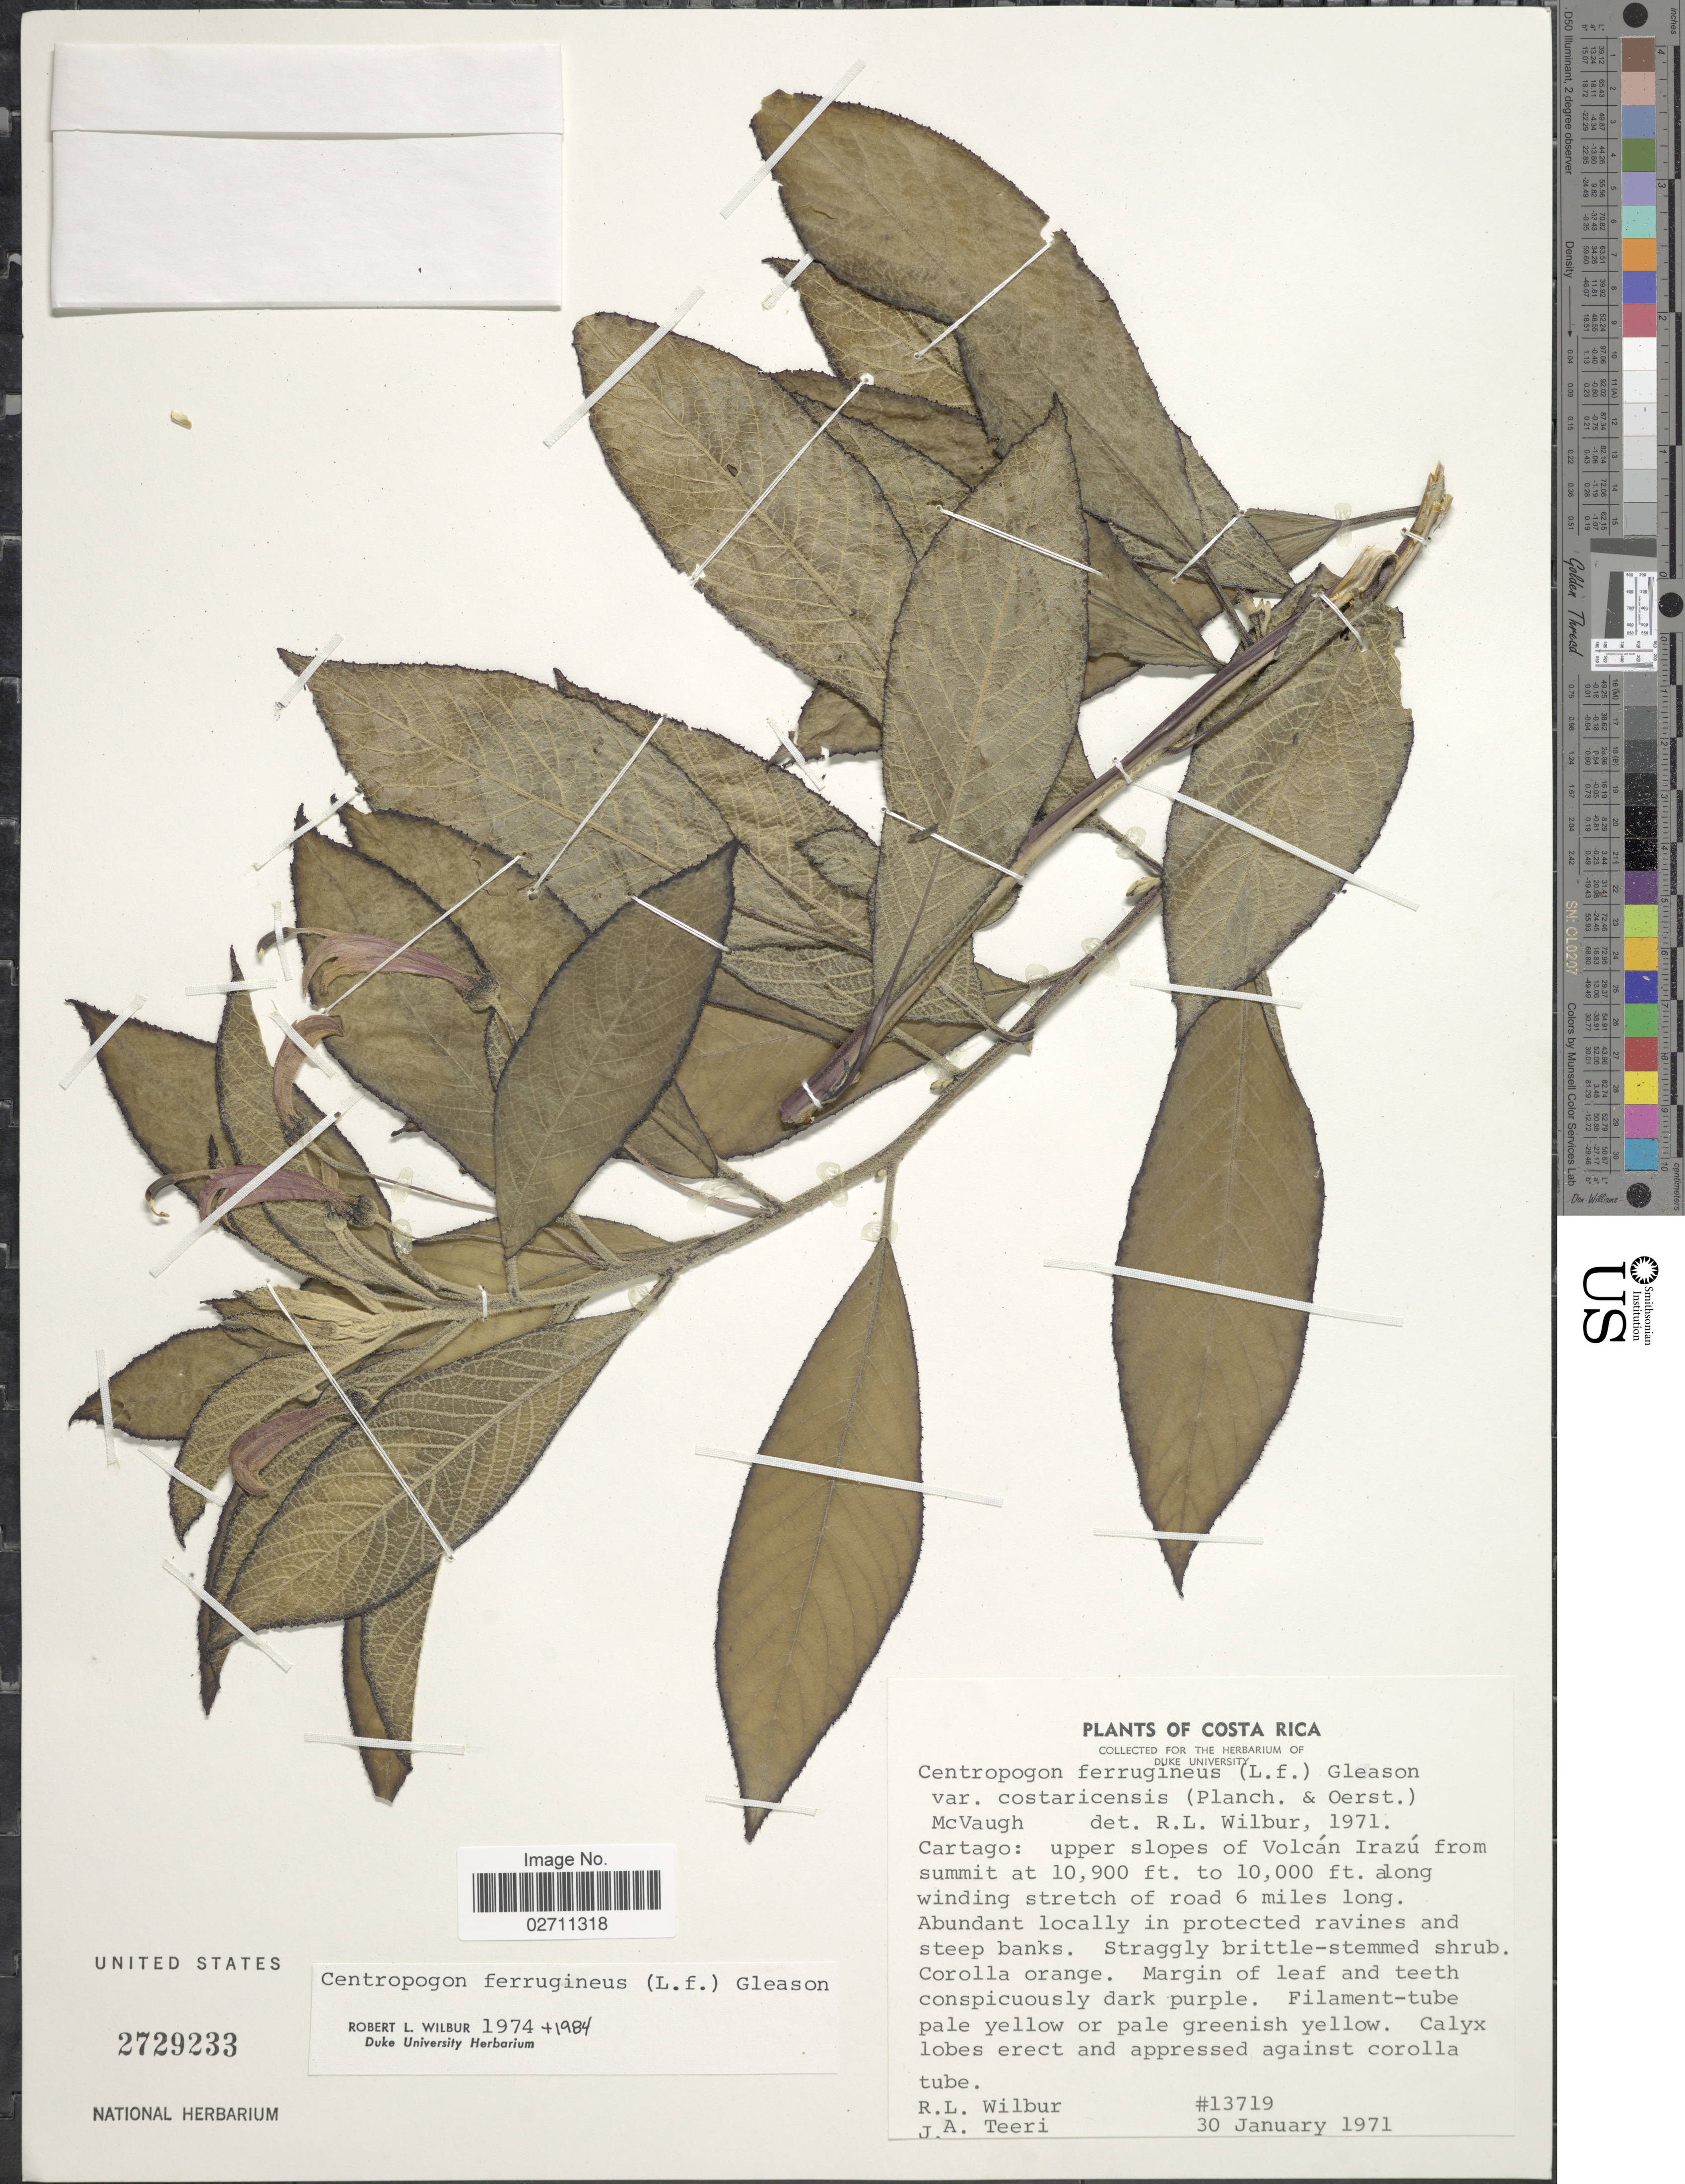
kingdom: Plantae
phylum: Tracheophyta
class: Magnoliopsida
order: Asterales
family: Campanulaceae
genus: Centropogon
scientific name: Centropogon ferrugineus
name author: (L. f.) Gleason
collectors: R. L. Wilbur & J. Teeri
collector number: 13719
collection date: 1971-01-30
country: Costa Rica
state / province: Cartago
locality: Upper slopes of Volcan Irazu from summit along winding stretch of road 6 miles long.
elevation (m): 3048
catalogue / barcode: US 2729233